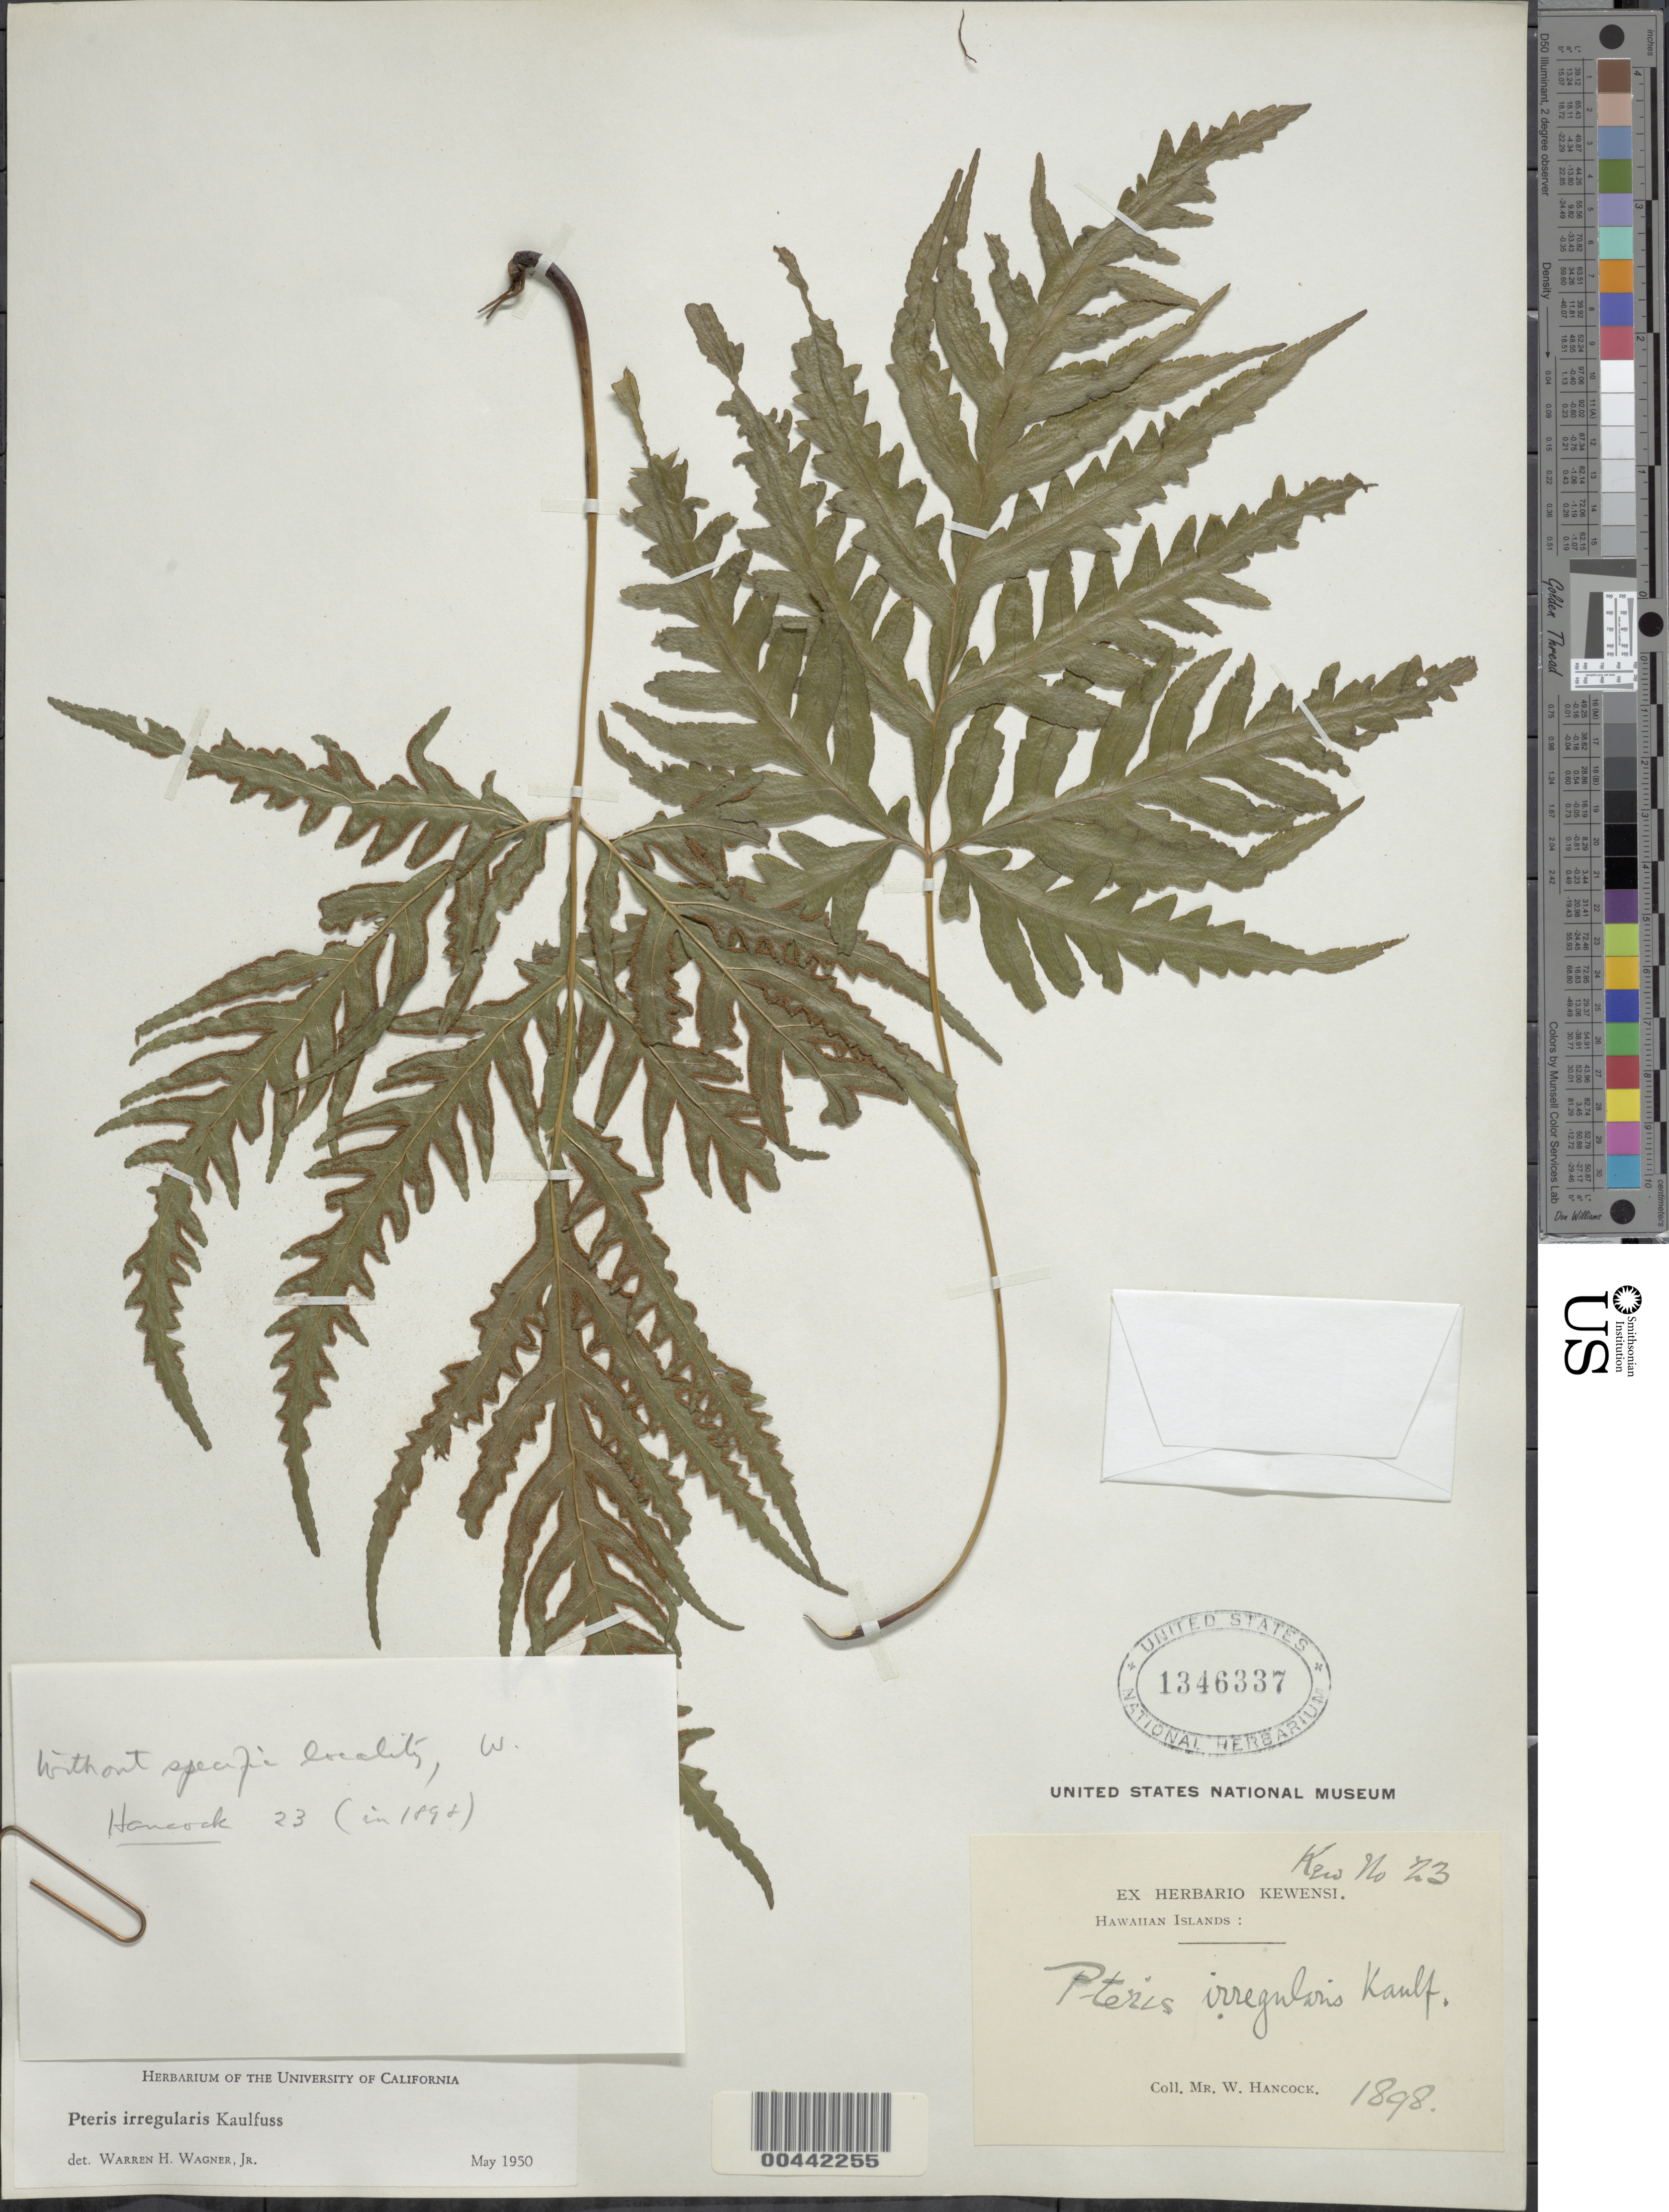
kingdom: Plantae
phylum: Tracheophyta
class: Polypodiopsida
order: Polypodiales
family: Pteridaceae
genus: Pteris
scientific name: Pteris irregularis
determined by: Wagner, W. H.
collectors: W. Hancock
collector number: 23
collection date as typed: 1898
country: United States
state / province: Hawaii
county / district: Kauai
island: Kaua'i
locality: Hawaiian Islands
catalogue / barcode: US 1346337